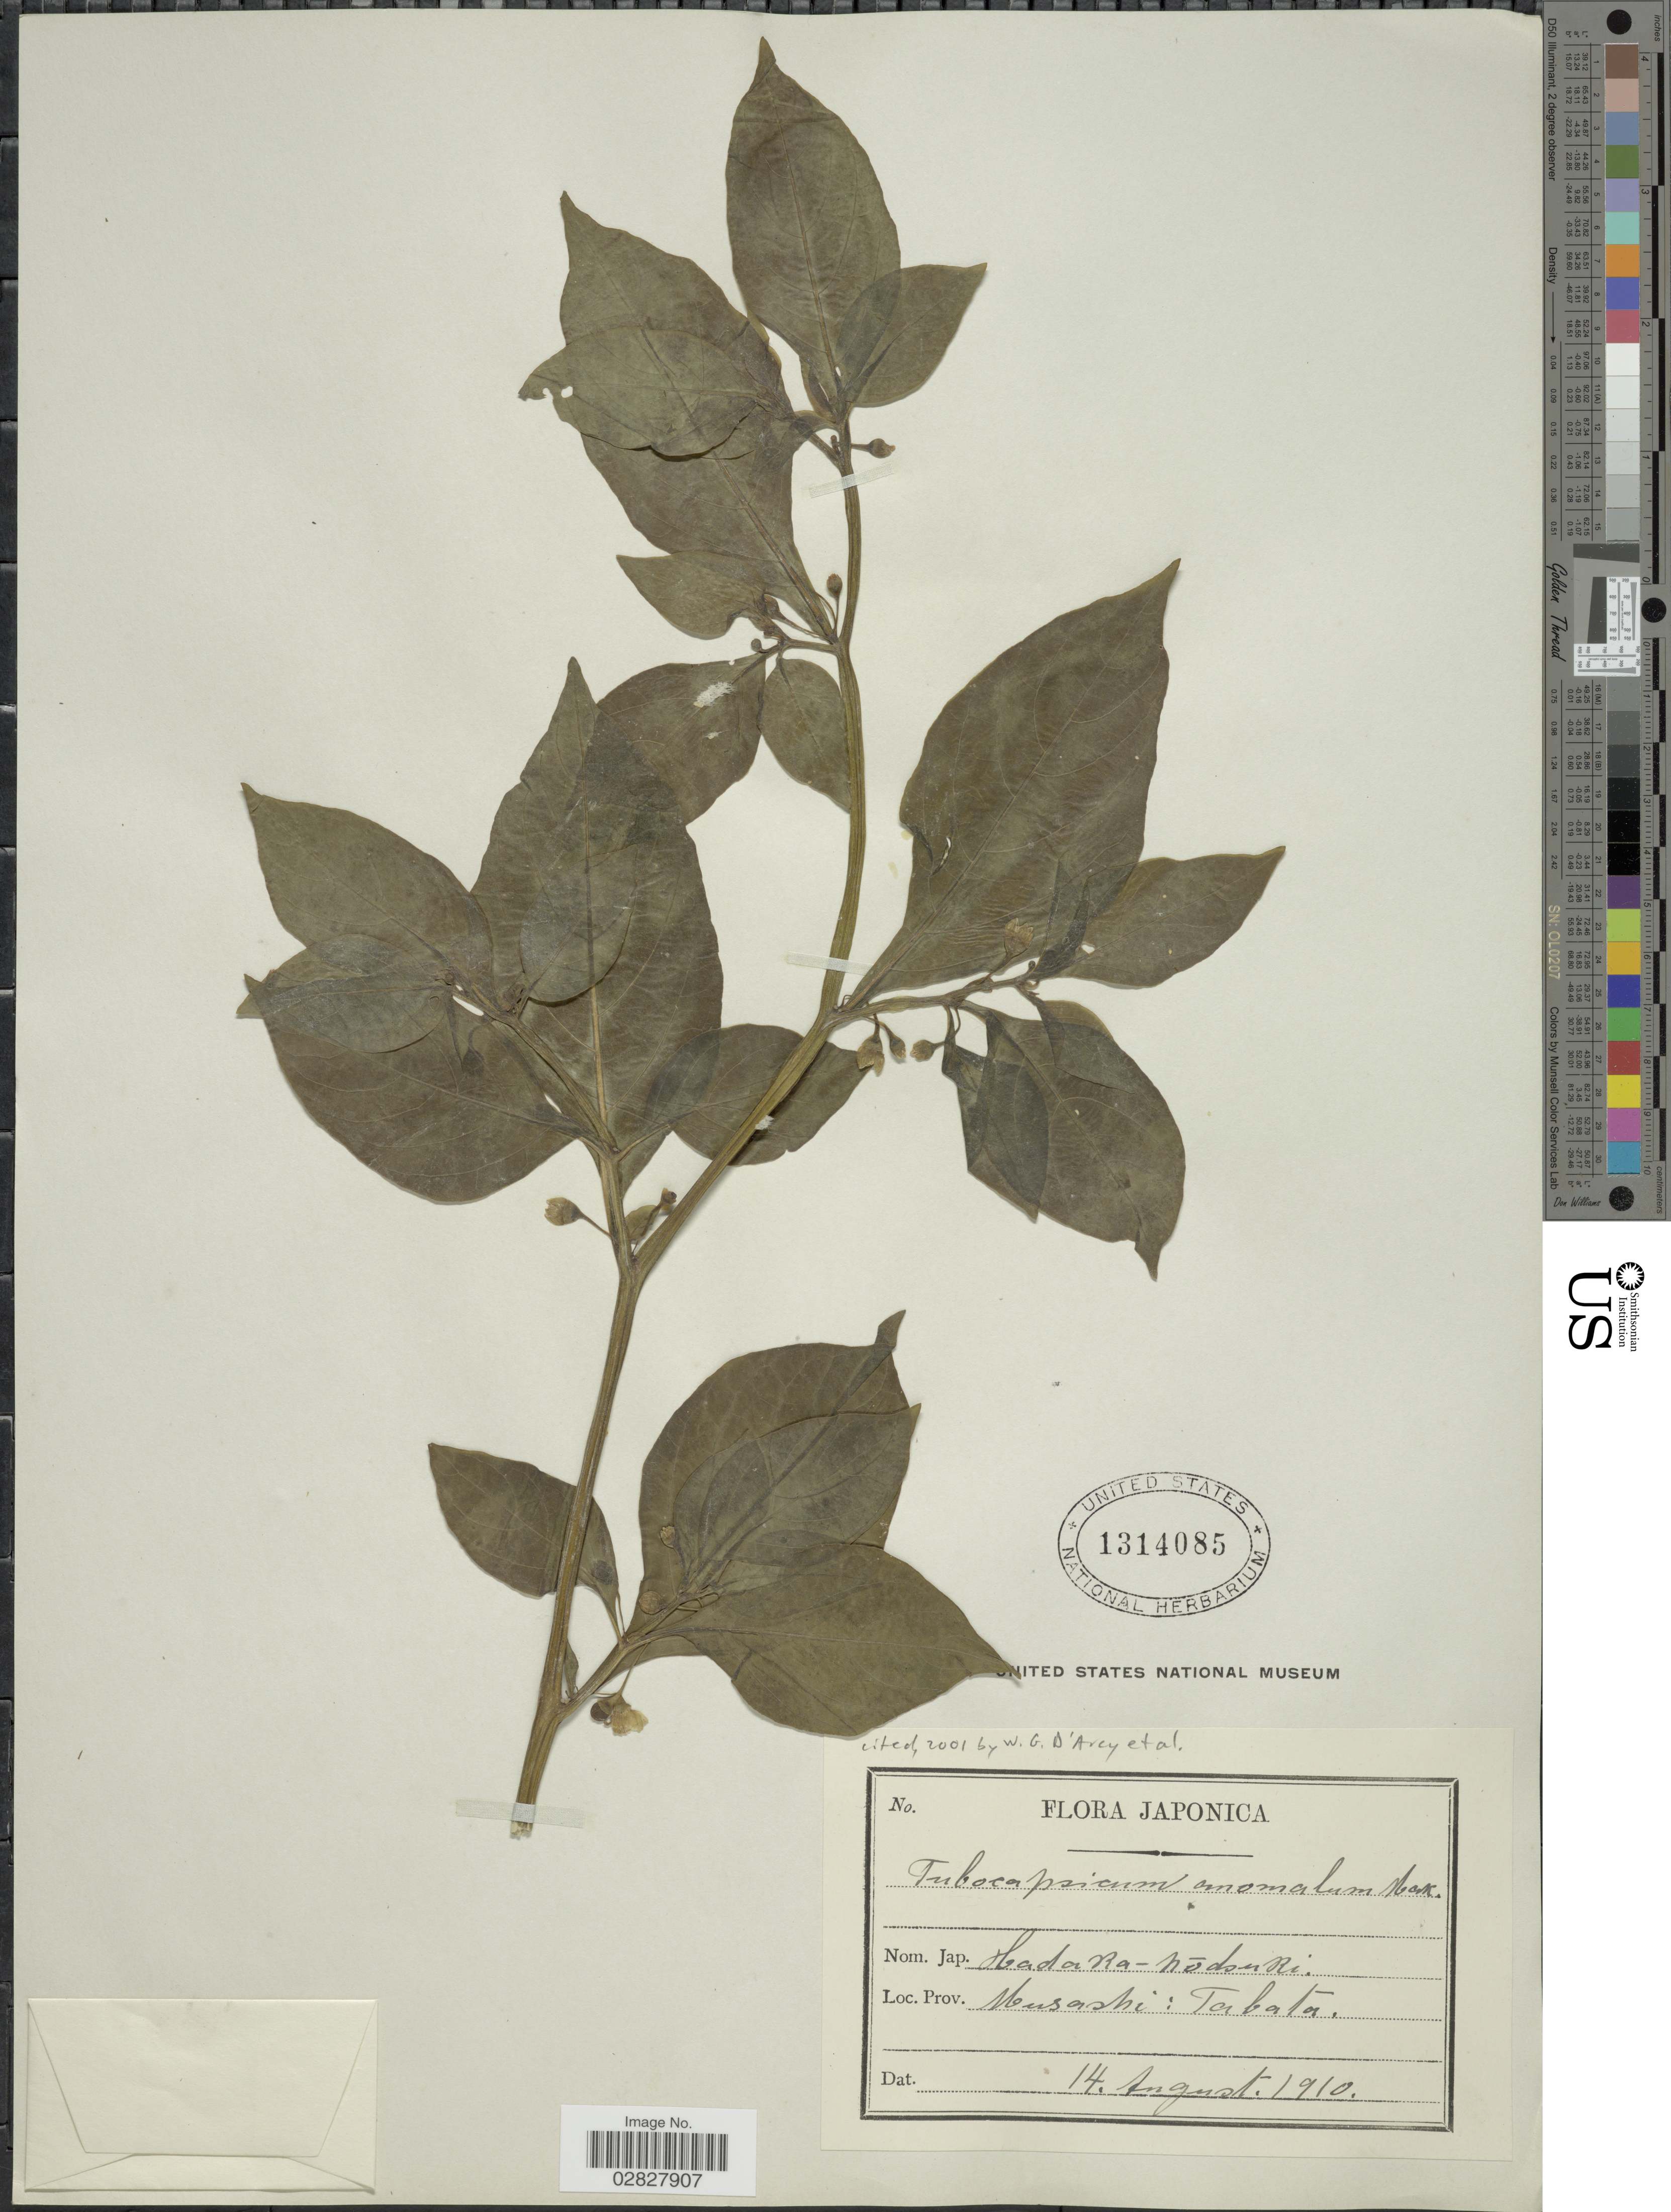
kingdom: Plantae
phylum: Tracheophyta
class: Magnoliopsida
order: Solanales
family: Solanaceae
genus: Tubocapsicum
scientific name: Tubocapsicum anomalum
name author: (Franch. & Sav.) Makino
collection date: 1910-08-14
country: Japan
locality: Musashi: Tabata.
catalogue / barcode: US 1314085